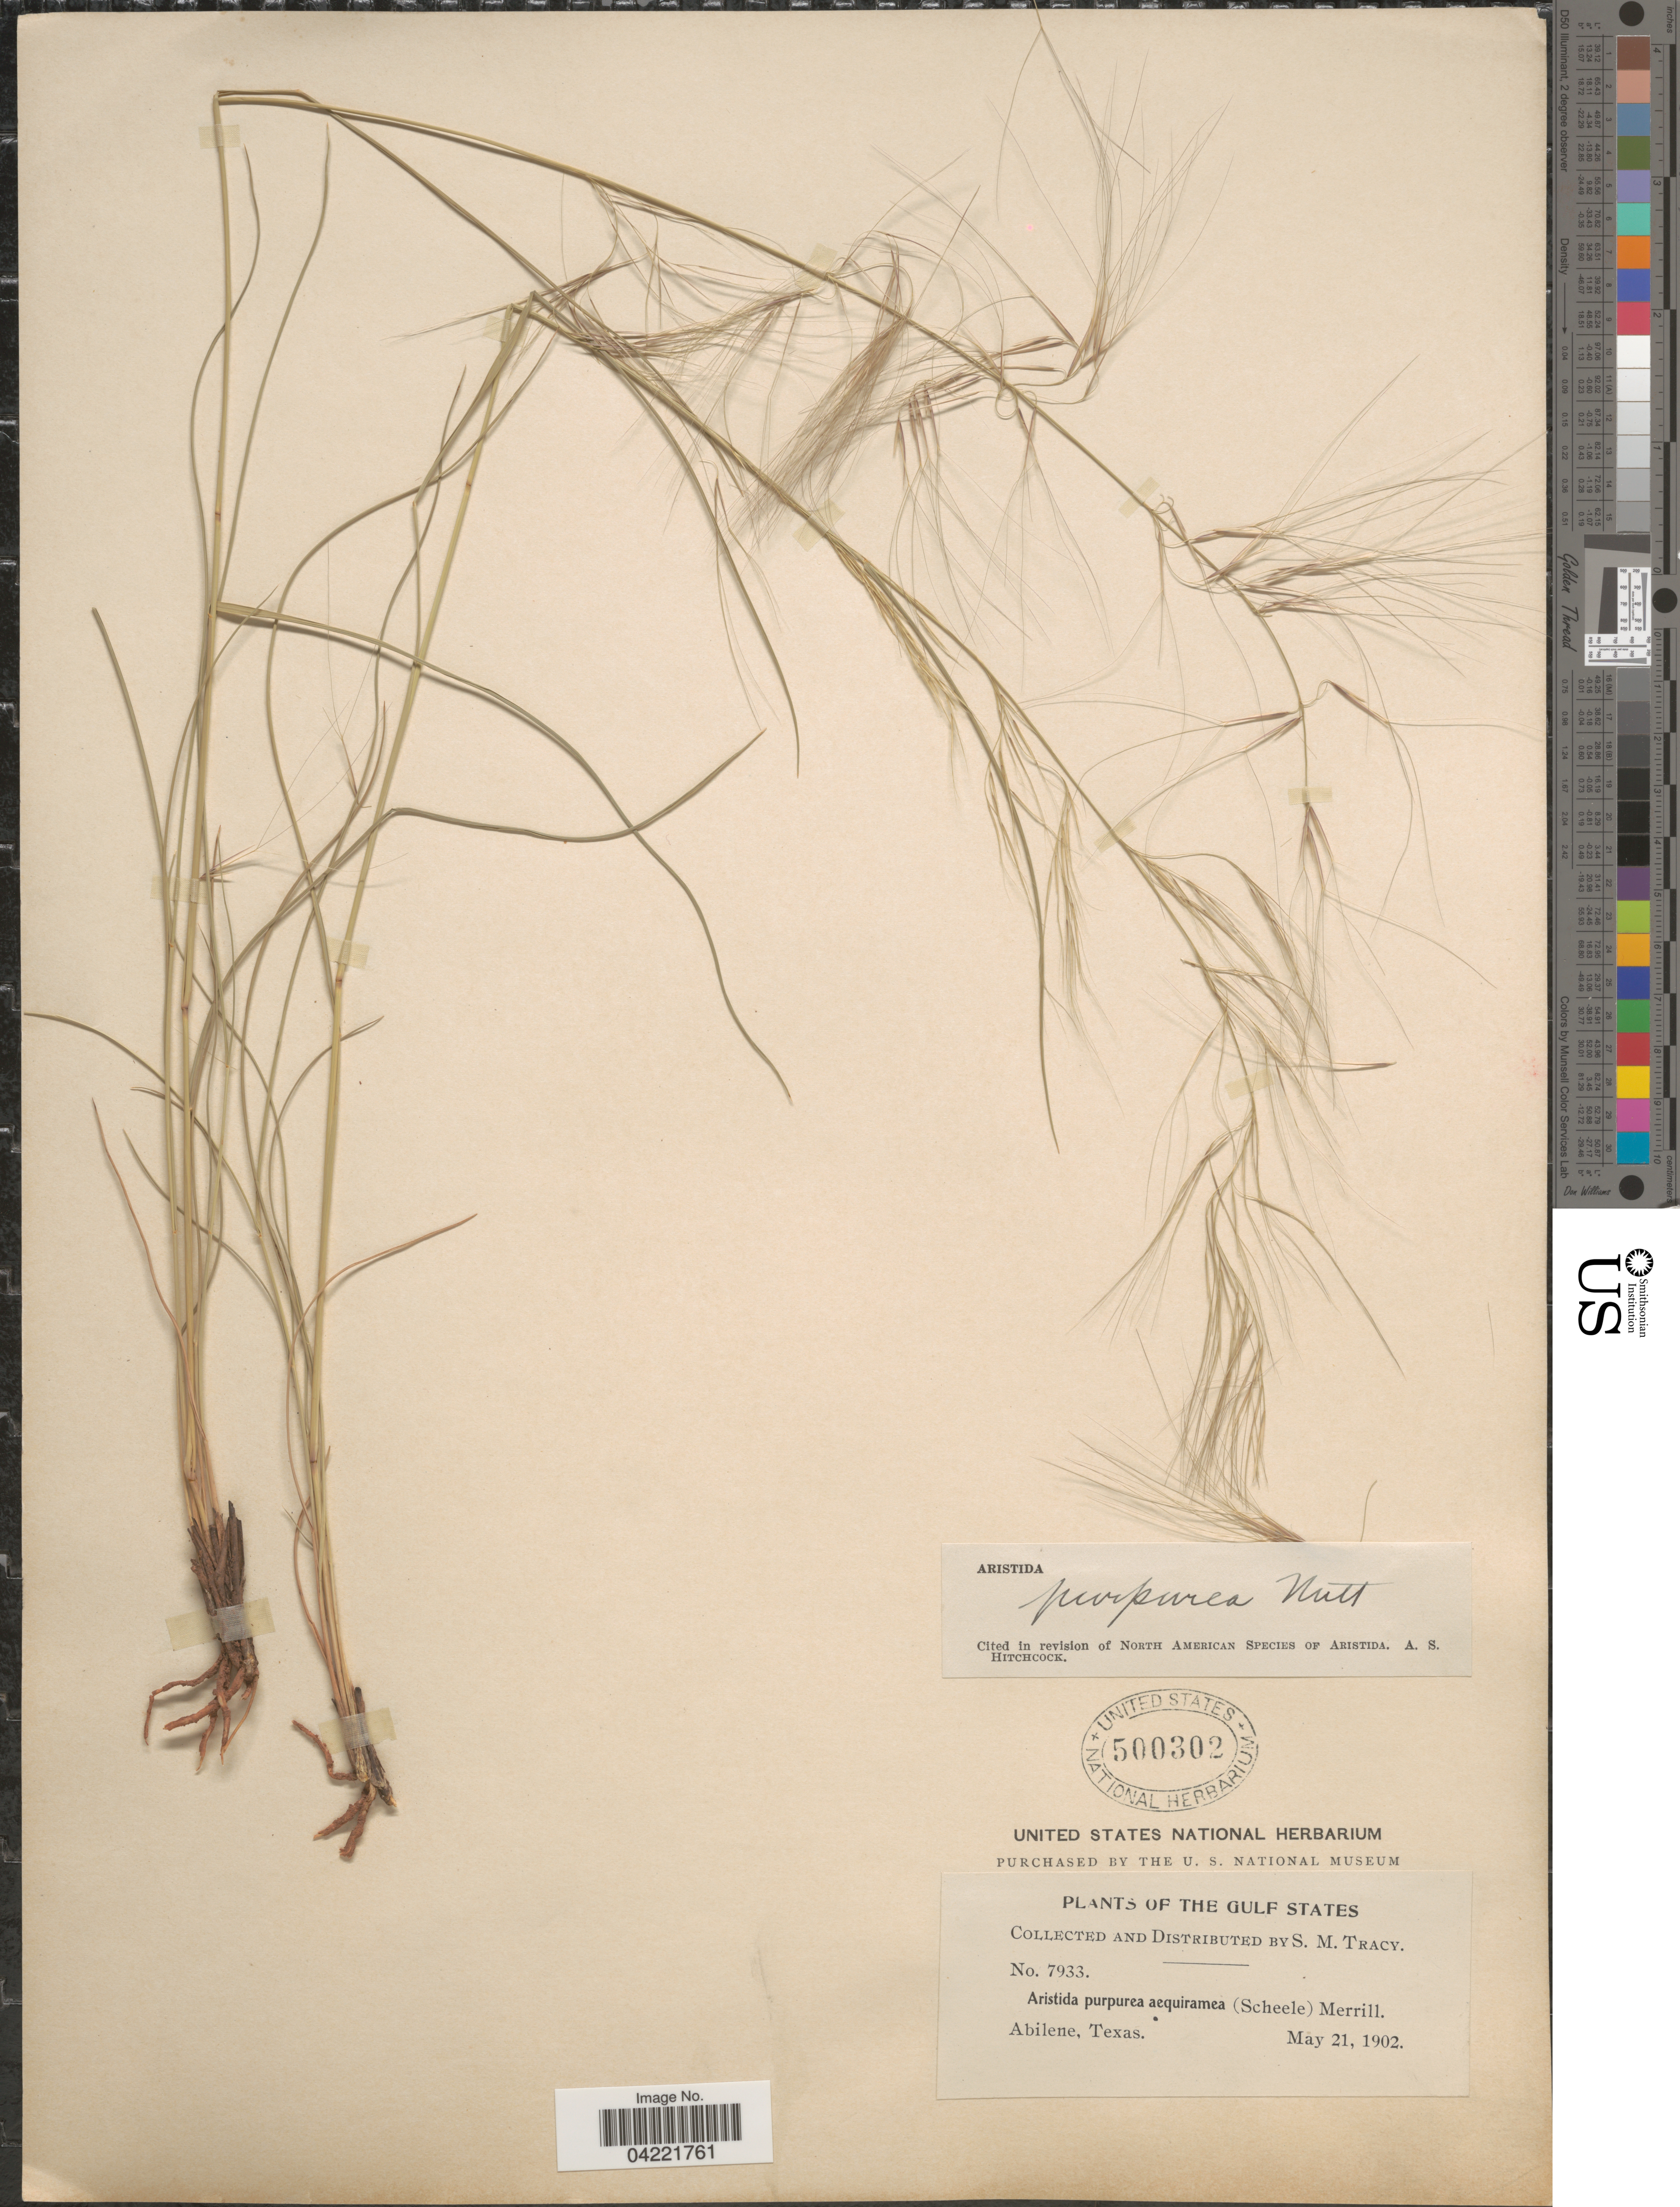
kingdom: Plantae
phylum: Tracheophyta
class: Liliopsida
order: Poales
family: Poaceae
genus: Aristida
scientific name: Aristida purpurea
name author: Nutt.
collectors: S. M. Tracy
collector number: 7933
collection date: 1902-05-21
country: United States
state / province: Texas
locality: Gulf States. Abilene.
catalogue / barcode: US 500302